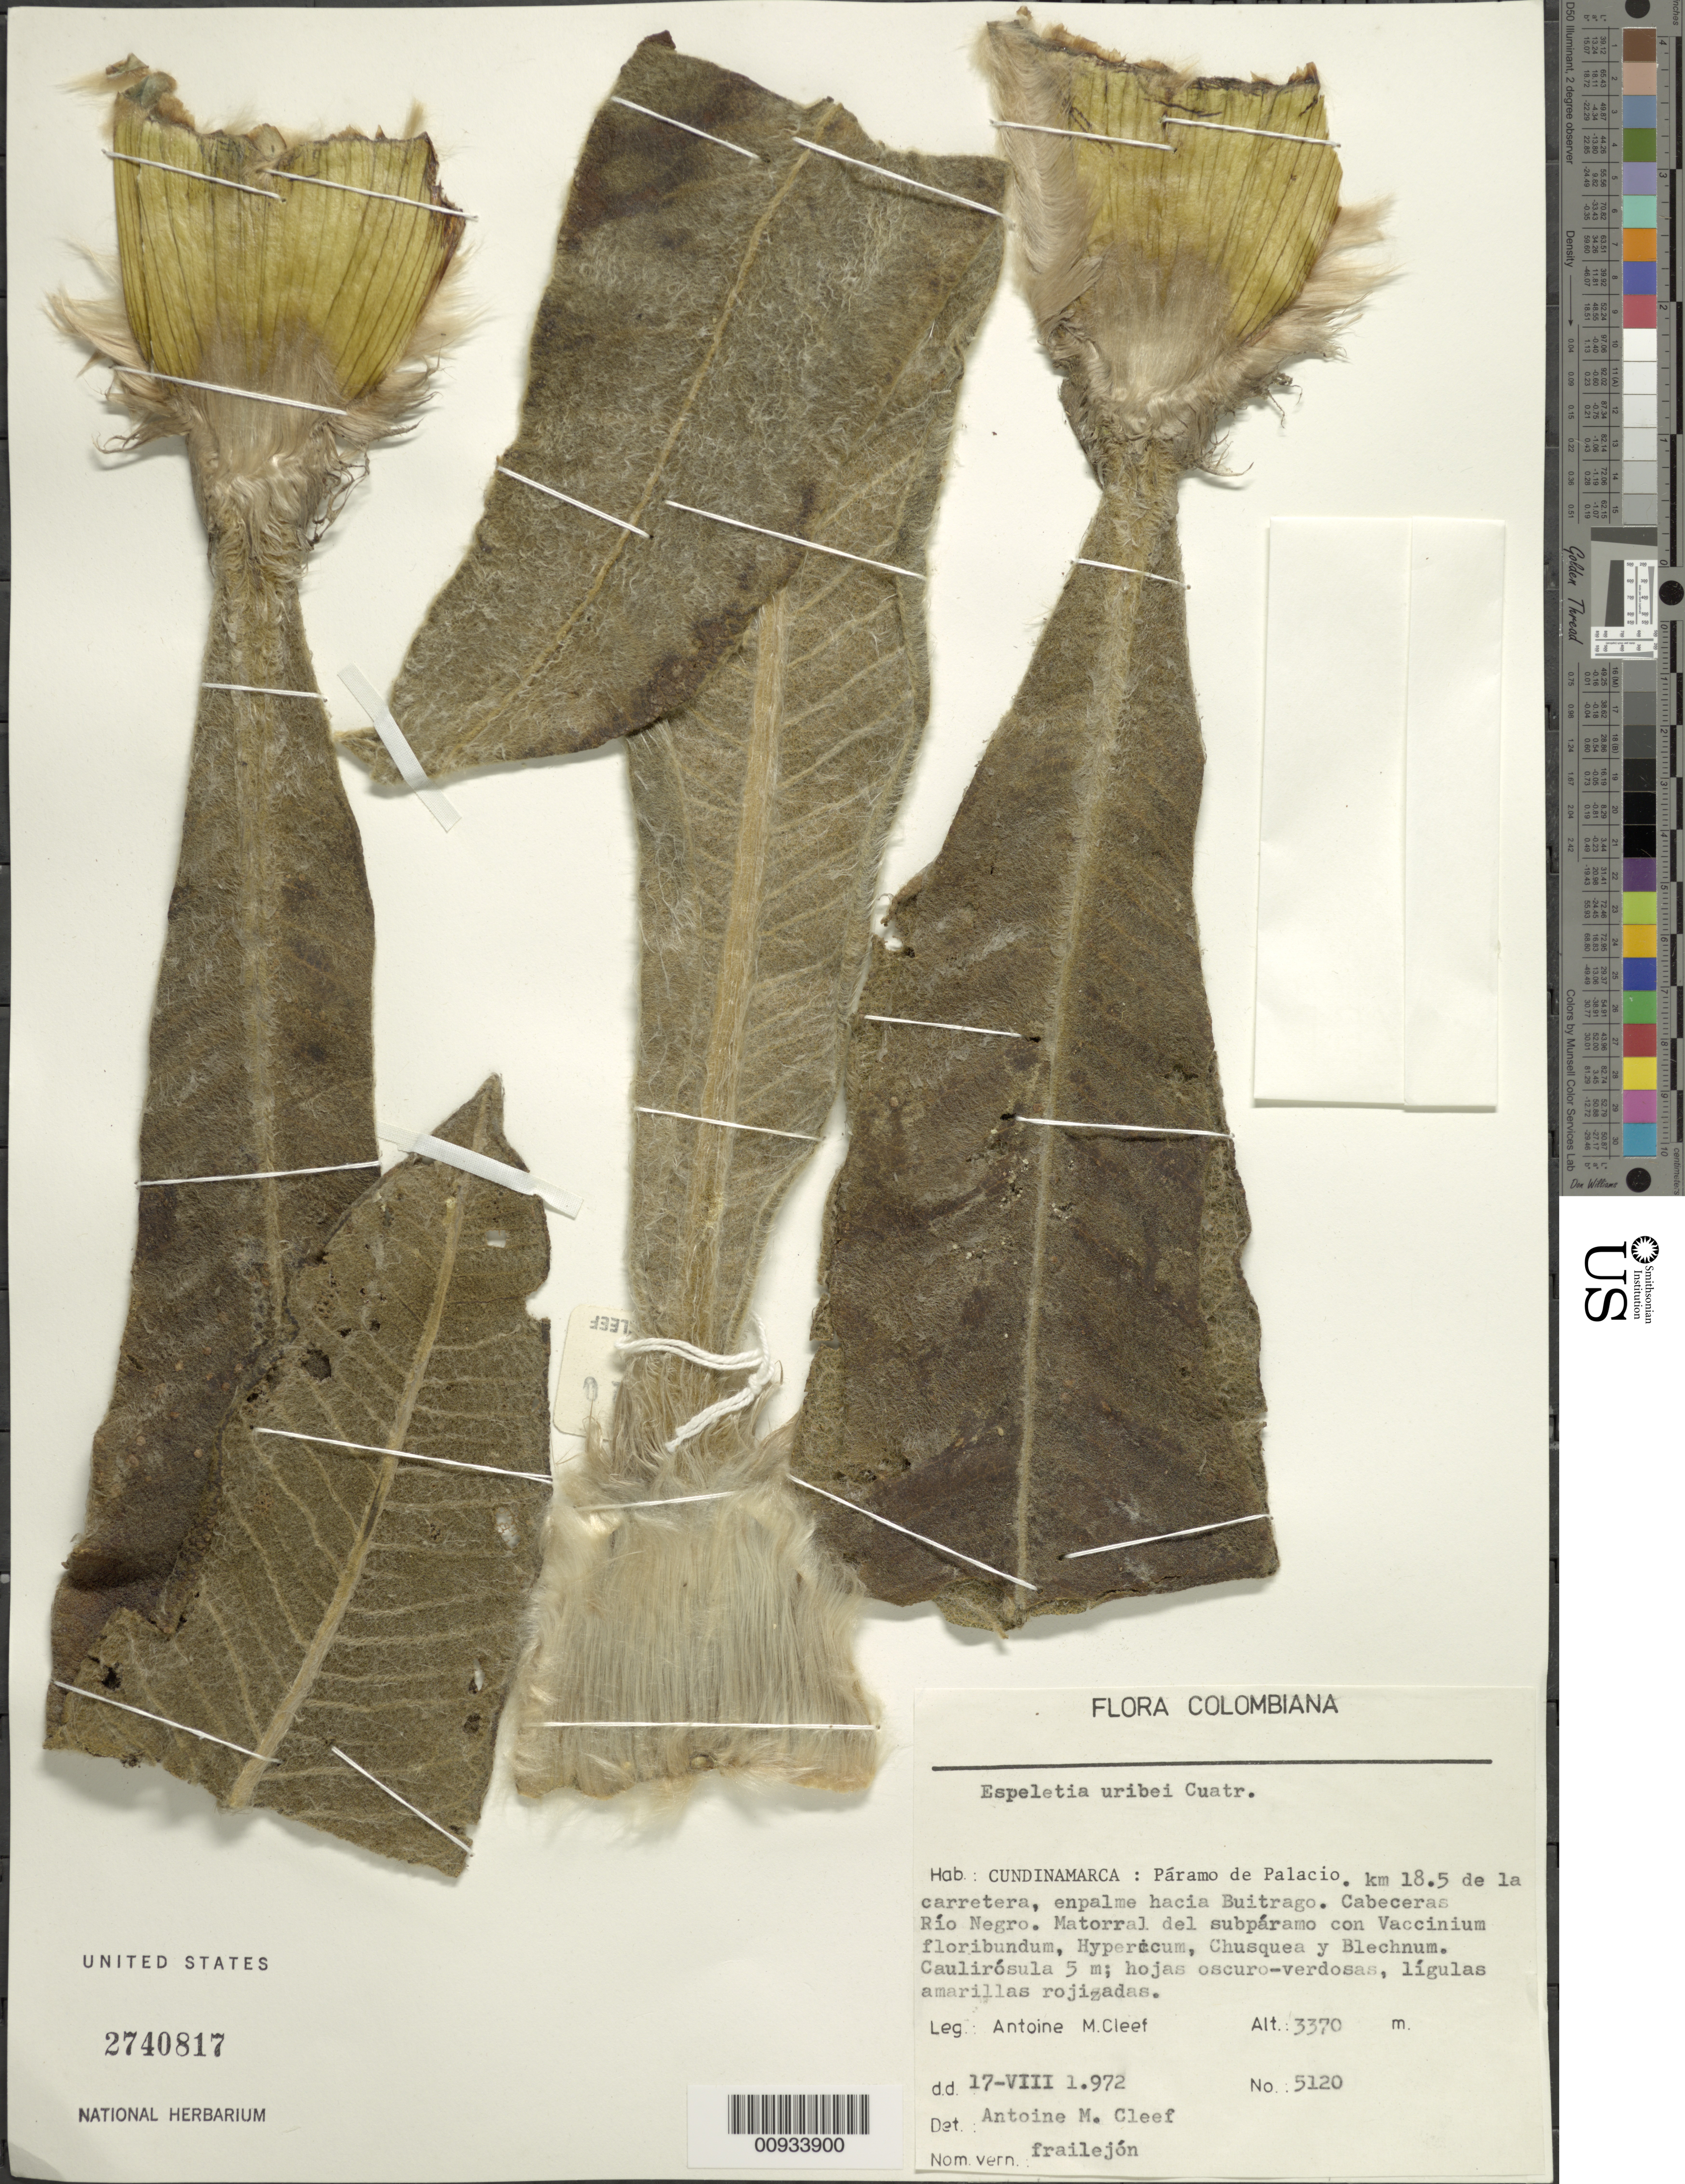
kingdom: Plantae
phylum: Tracheophyta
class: Magnoliopsida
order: Asterales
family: Asteraceae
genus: Espeletia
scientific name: Espeletia uribei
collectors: A. M. Cleef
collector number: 5120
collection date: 1972-08-17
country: Colombia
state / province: Cundinamarca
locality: Paramo de Palacio, km 18.5 de la carretera, enpalme hacia Buitrago, Cabeceras Rio Negro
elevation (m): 3370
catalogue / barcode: US 2740817